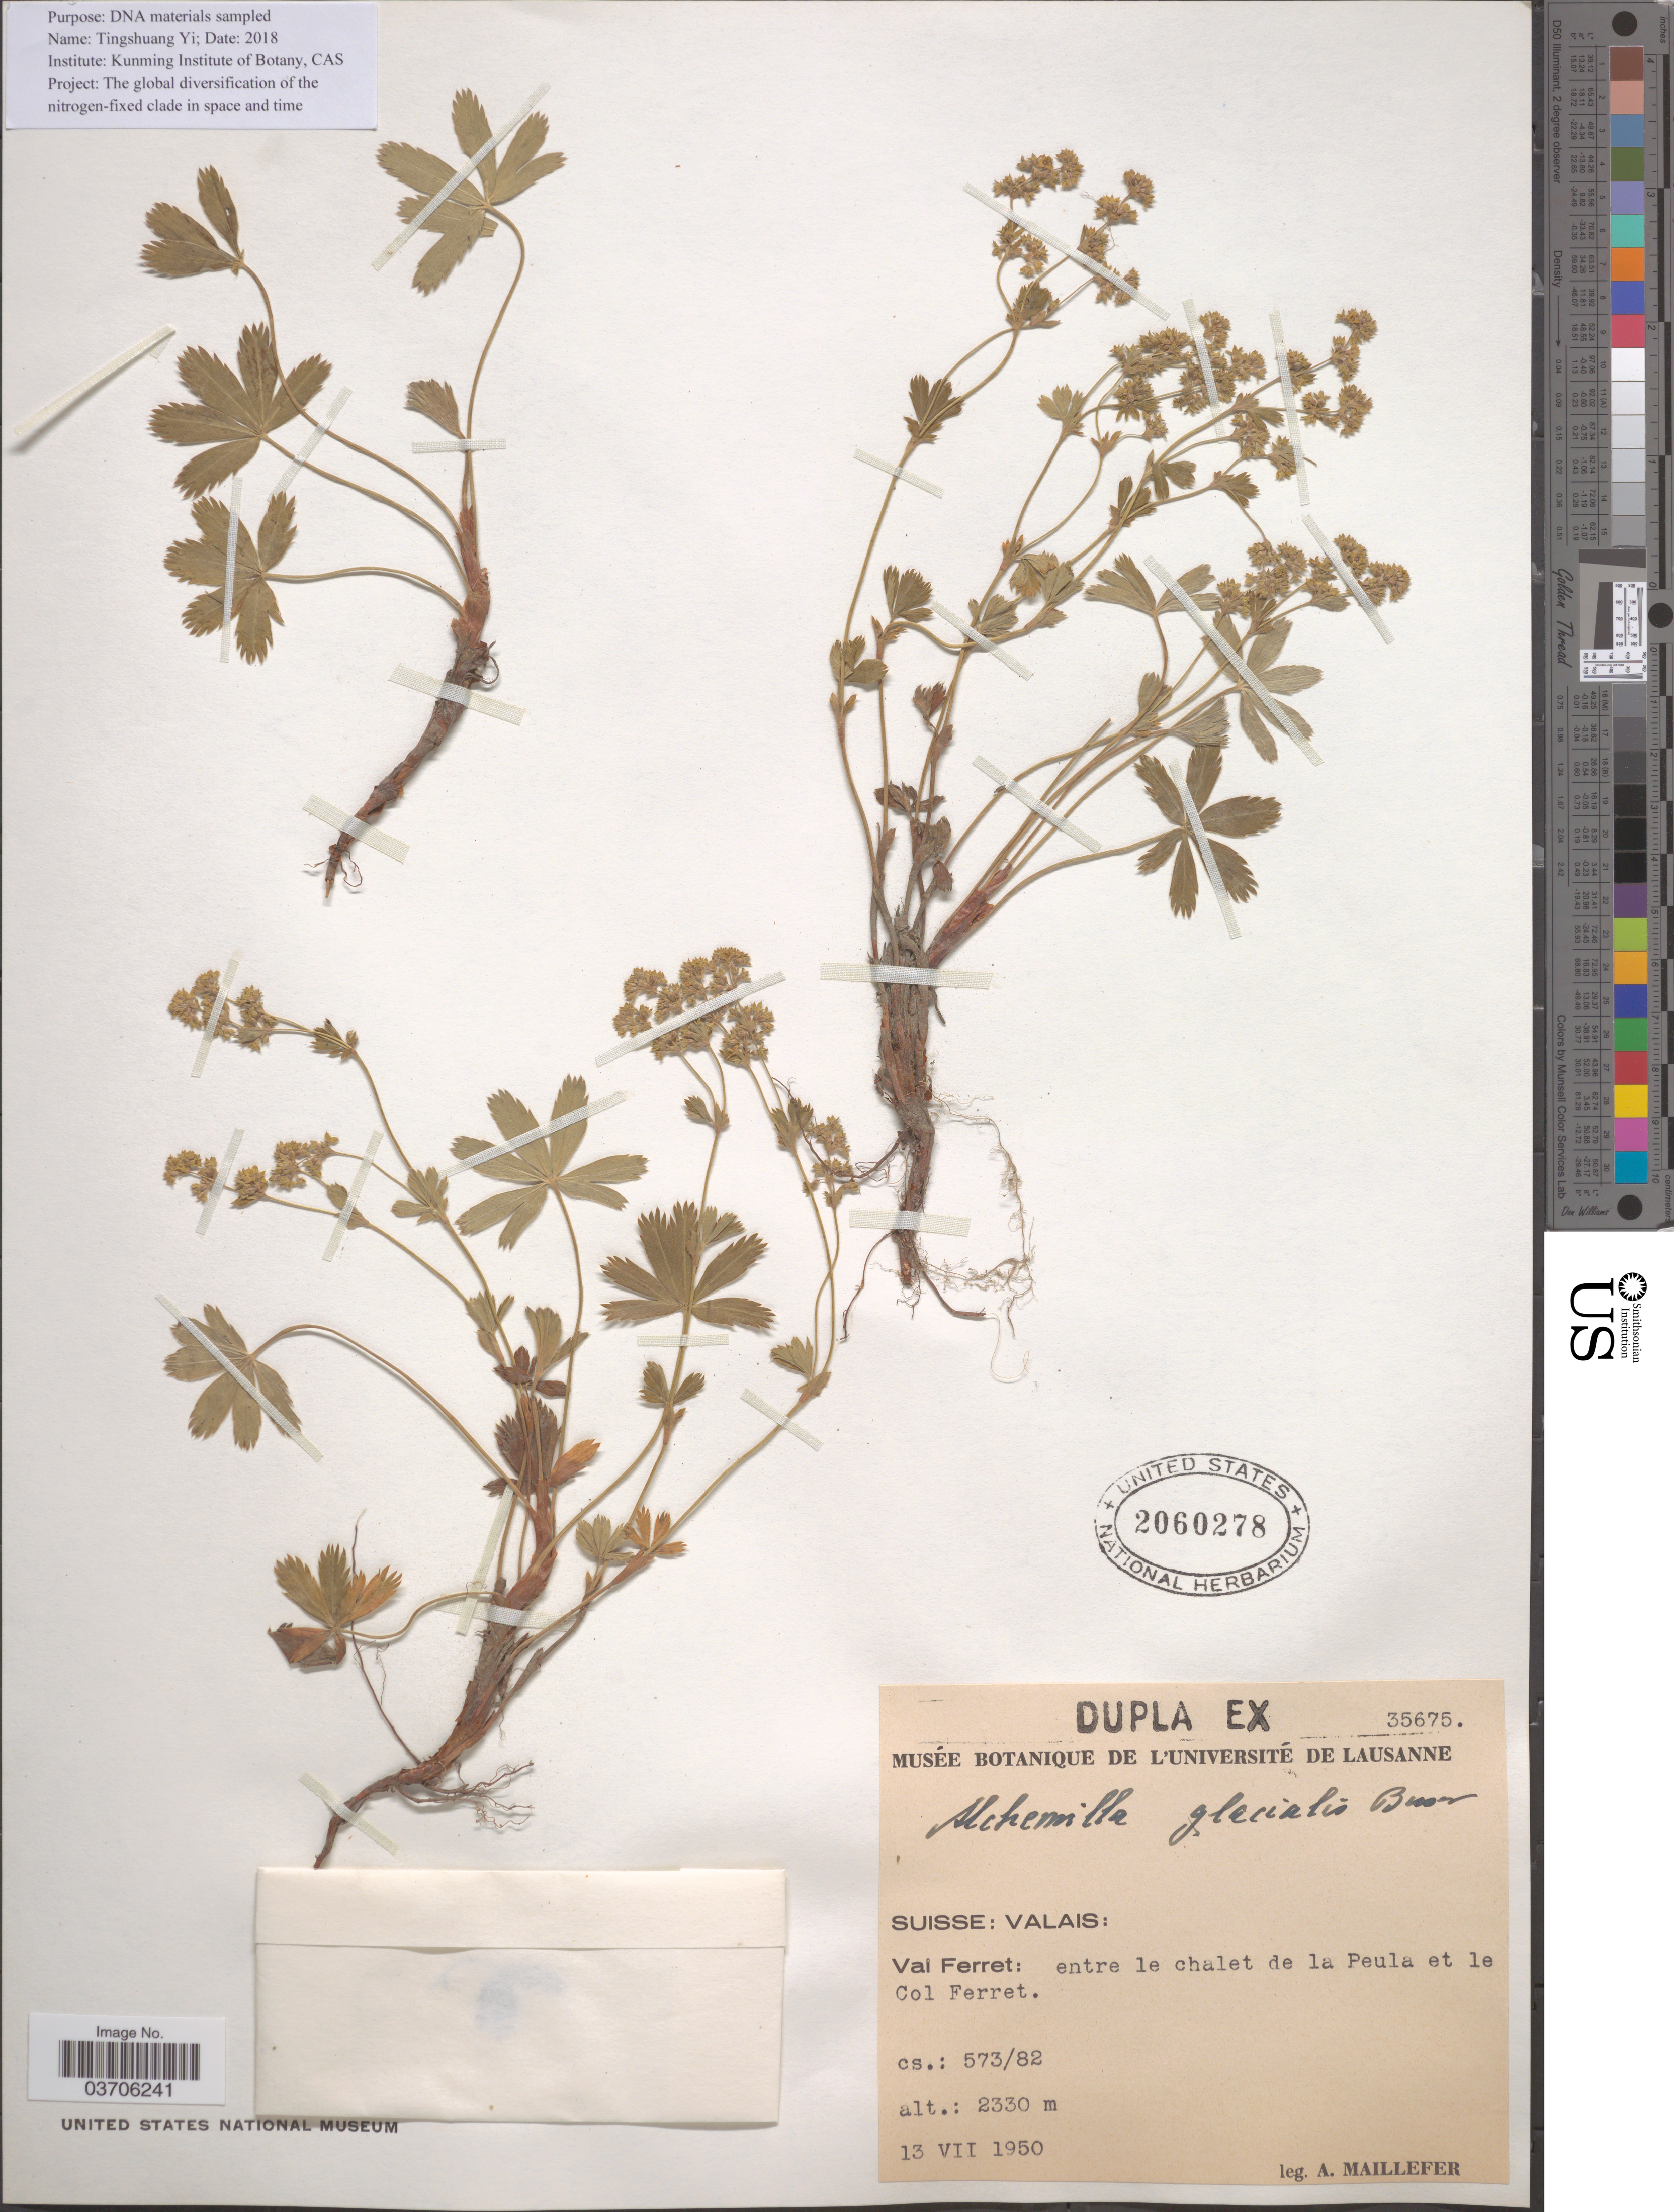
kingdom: Plantae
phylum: Tracheophyta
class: Magnoliopsida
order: Rosales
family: Rosaceae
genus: Alchemilla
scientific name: Alchemilla glacialis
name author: Buser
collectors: A. Maillefer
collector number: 35675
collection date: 1950-07-13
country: Switzerland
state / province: Valais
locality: Suisse. Val Farret: entre le chalet de la Peula et le Col Ferret.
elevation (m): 2330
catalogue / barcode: US 2060278